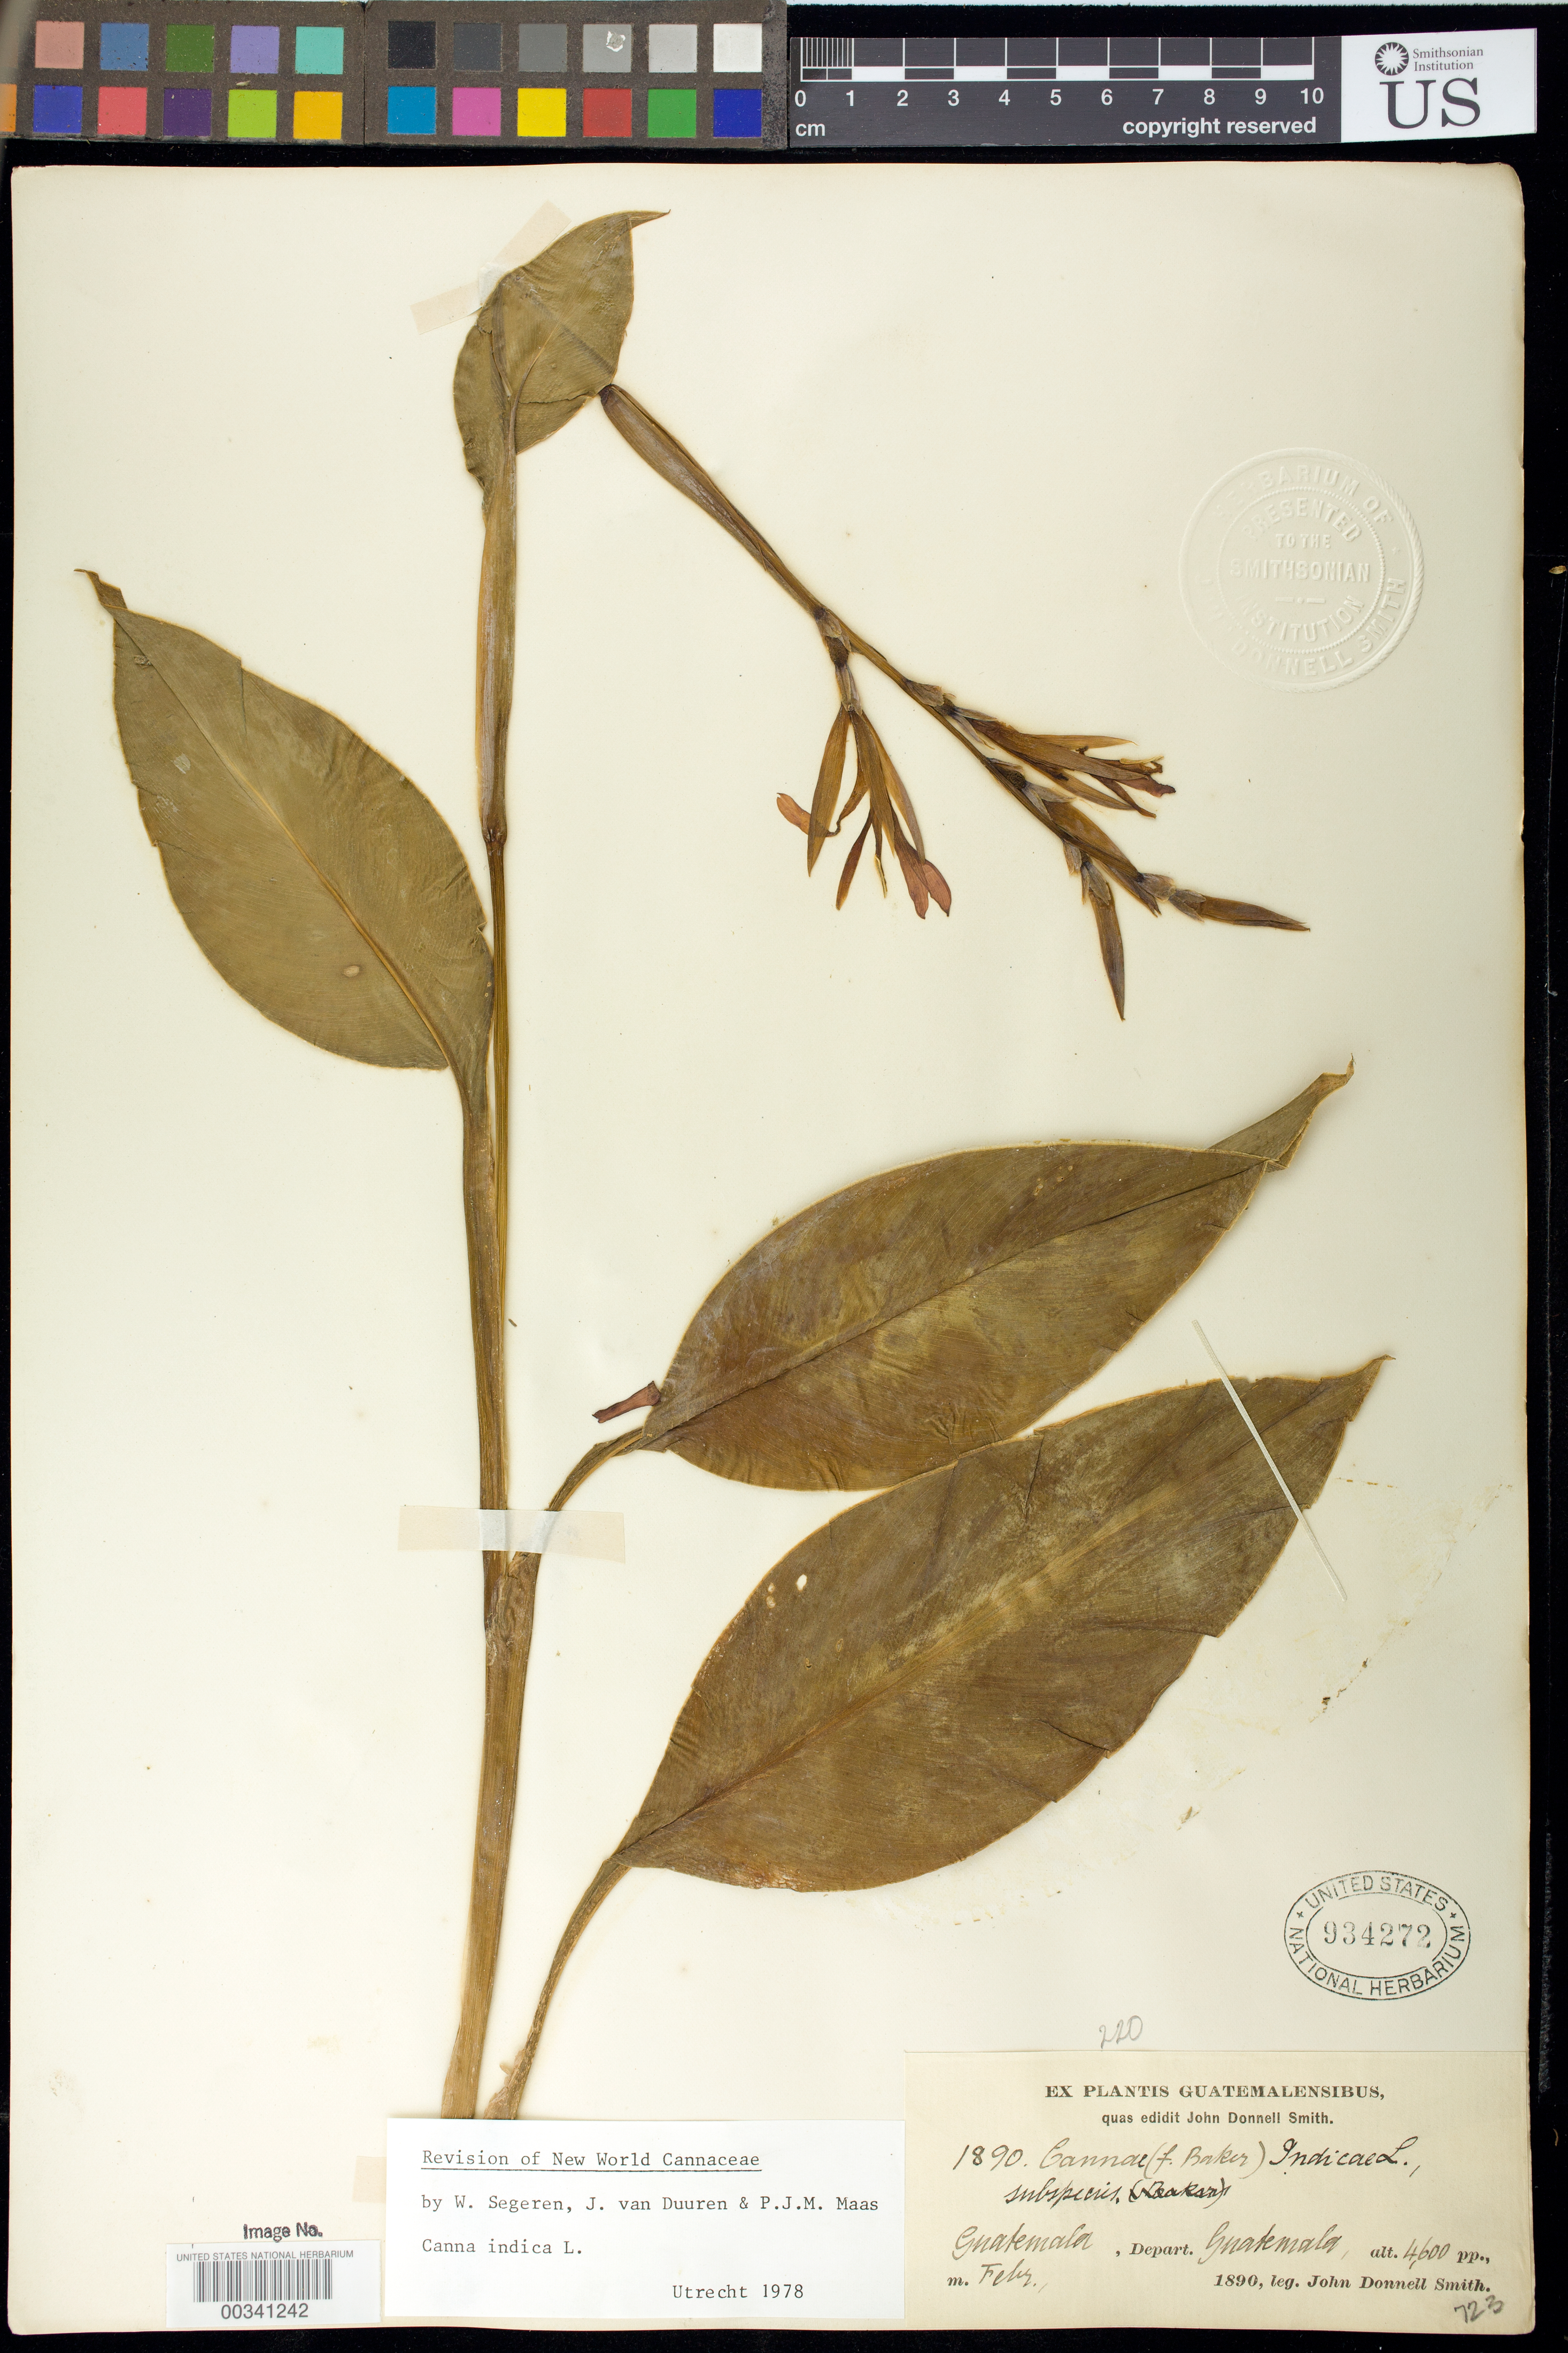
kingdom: Plantae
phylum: Tracheophyta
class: Liliopsida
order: Zingiberales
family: Cannaceae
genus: Canna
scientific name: Canna indica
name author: L.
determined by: Segeren, W.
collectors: J. Donnell Smith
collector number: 1890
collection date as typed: Feb 1890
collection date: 1890-02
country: Guatemala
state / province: Guatemala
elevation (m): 1402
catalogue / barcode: US 934272